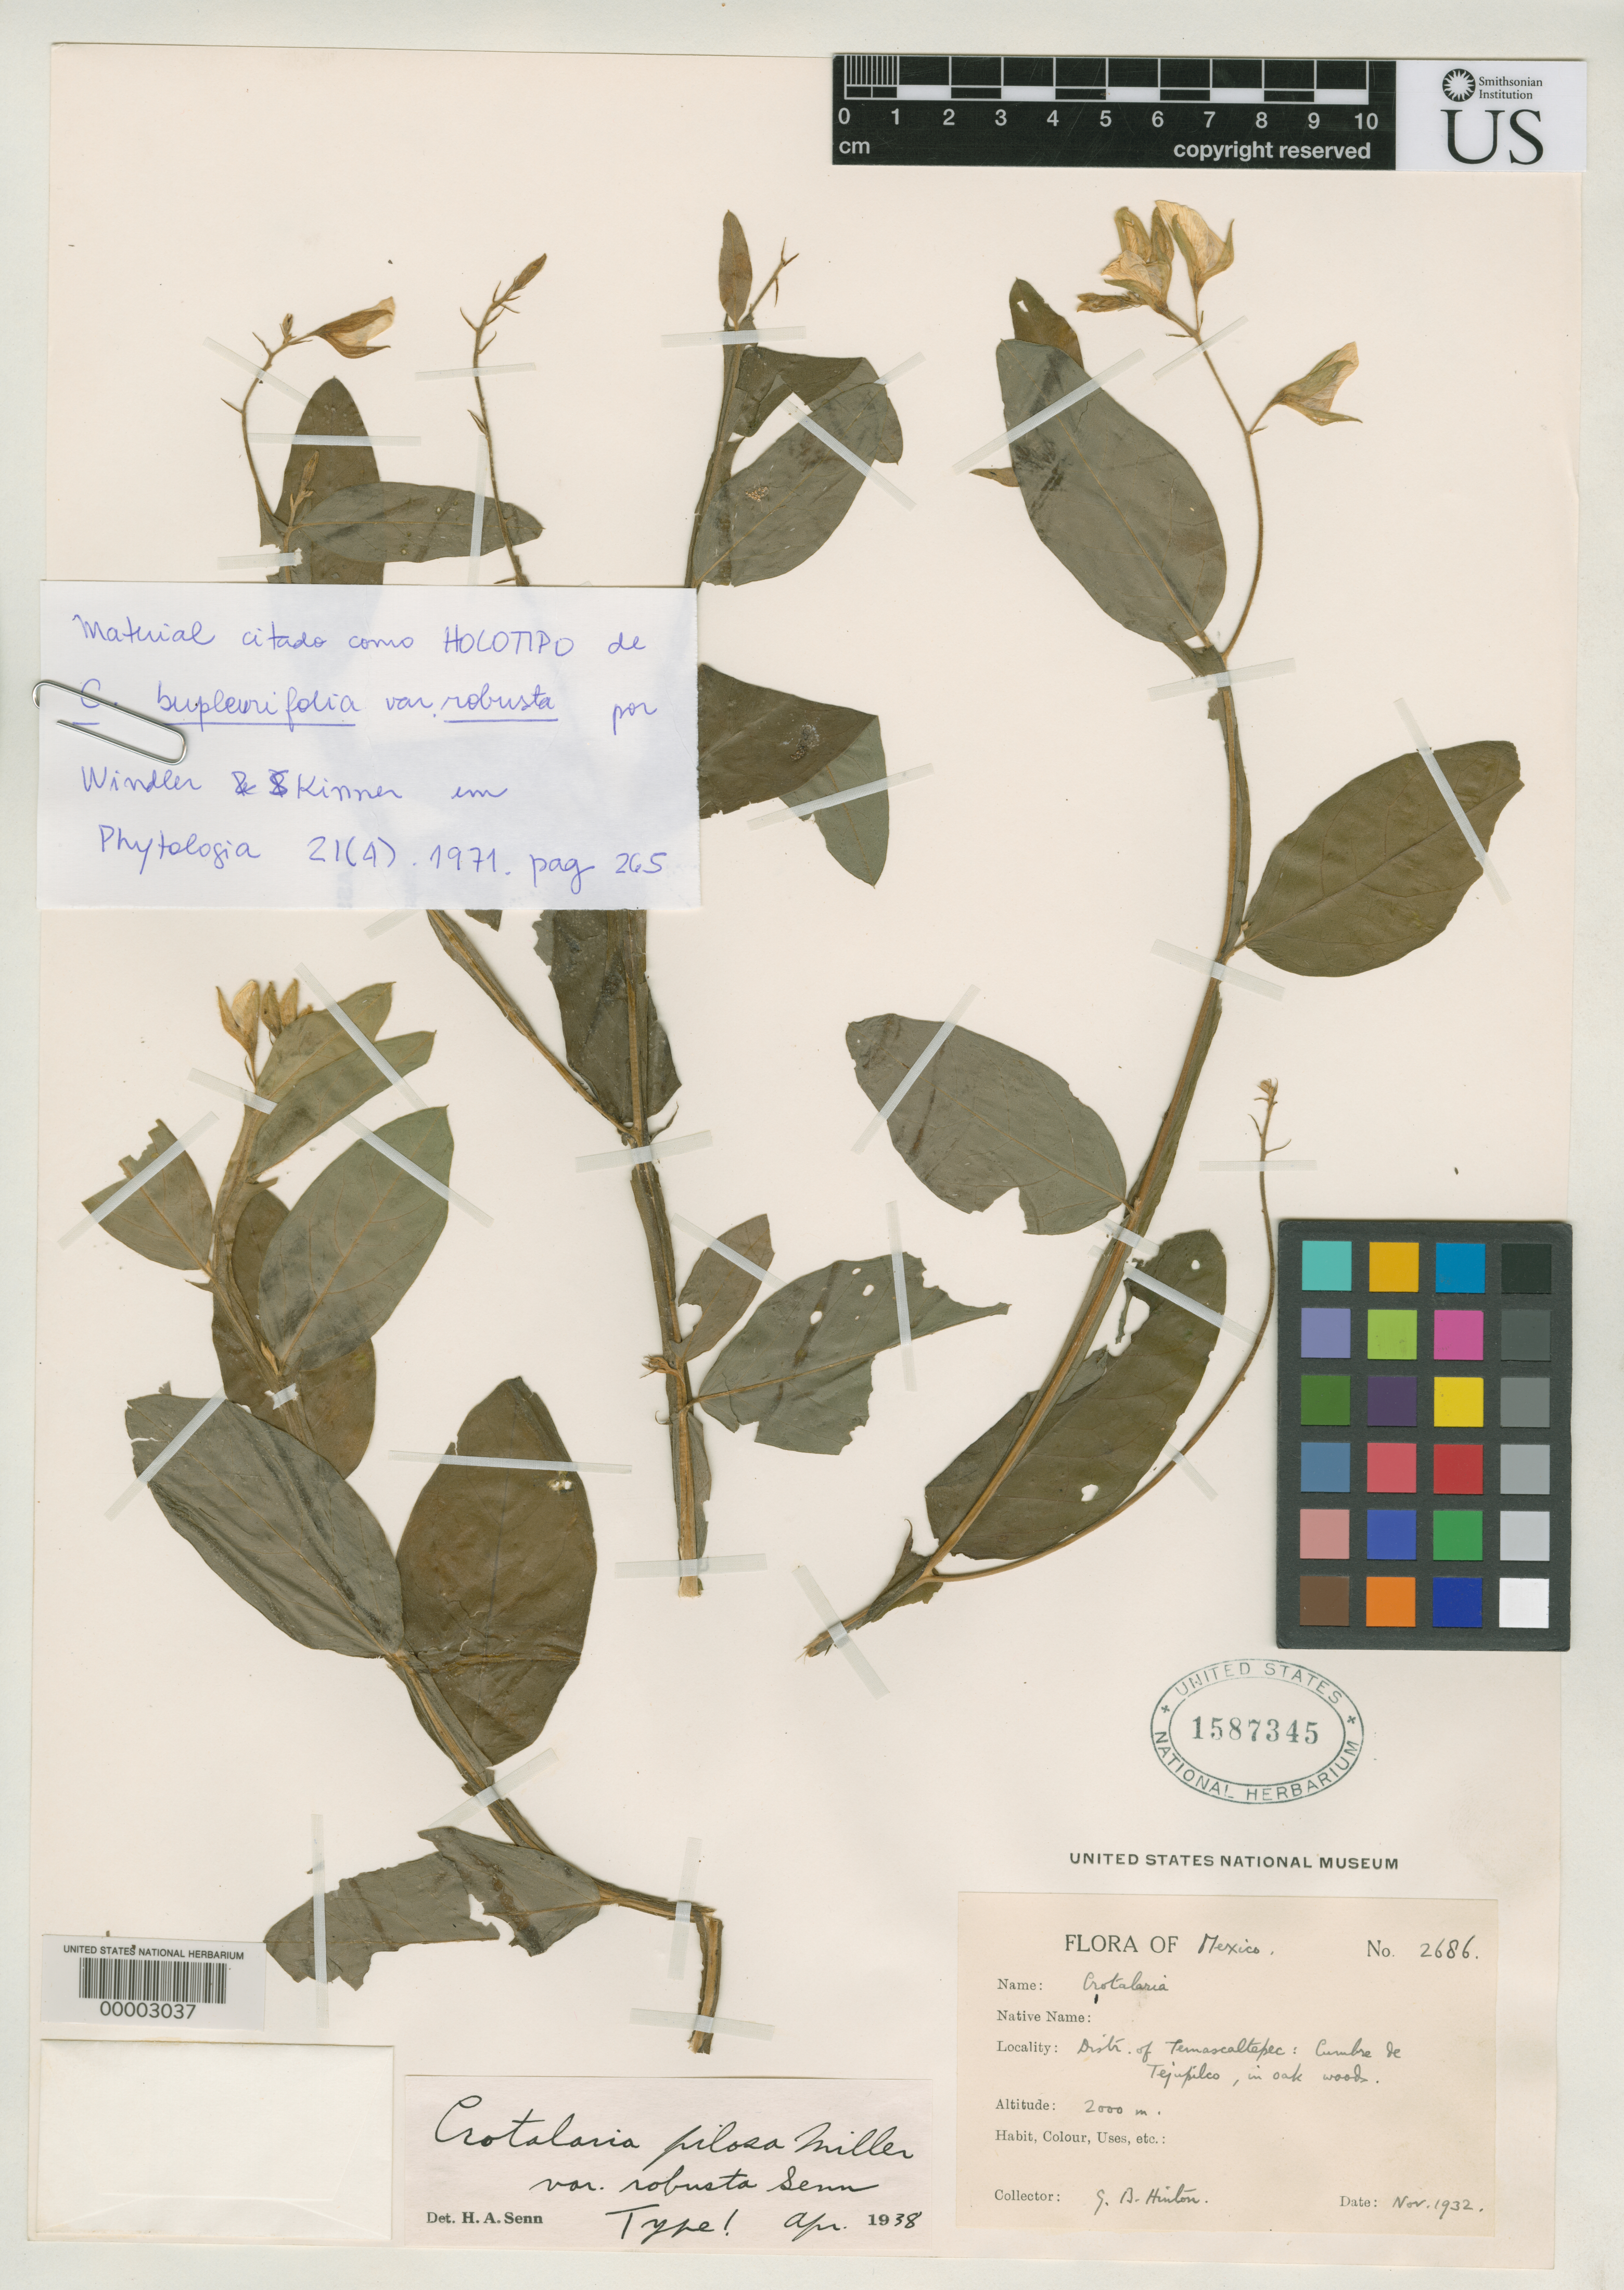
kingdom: Plantae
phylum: Tracheophyta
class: Magnoliopsida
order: Fabales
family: Fabaceae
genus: Crotalaria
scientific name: Crotalaria pilosa var. robusta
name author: Senn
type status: Holotype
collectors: G. B. Hinton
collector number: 2686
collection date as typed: Nov 1932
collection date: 1932-11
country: Mexico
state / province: México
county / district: Temascaltepec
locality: Cumbre de Tejupilco.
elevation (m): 2000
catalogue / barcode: US 1587345